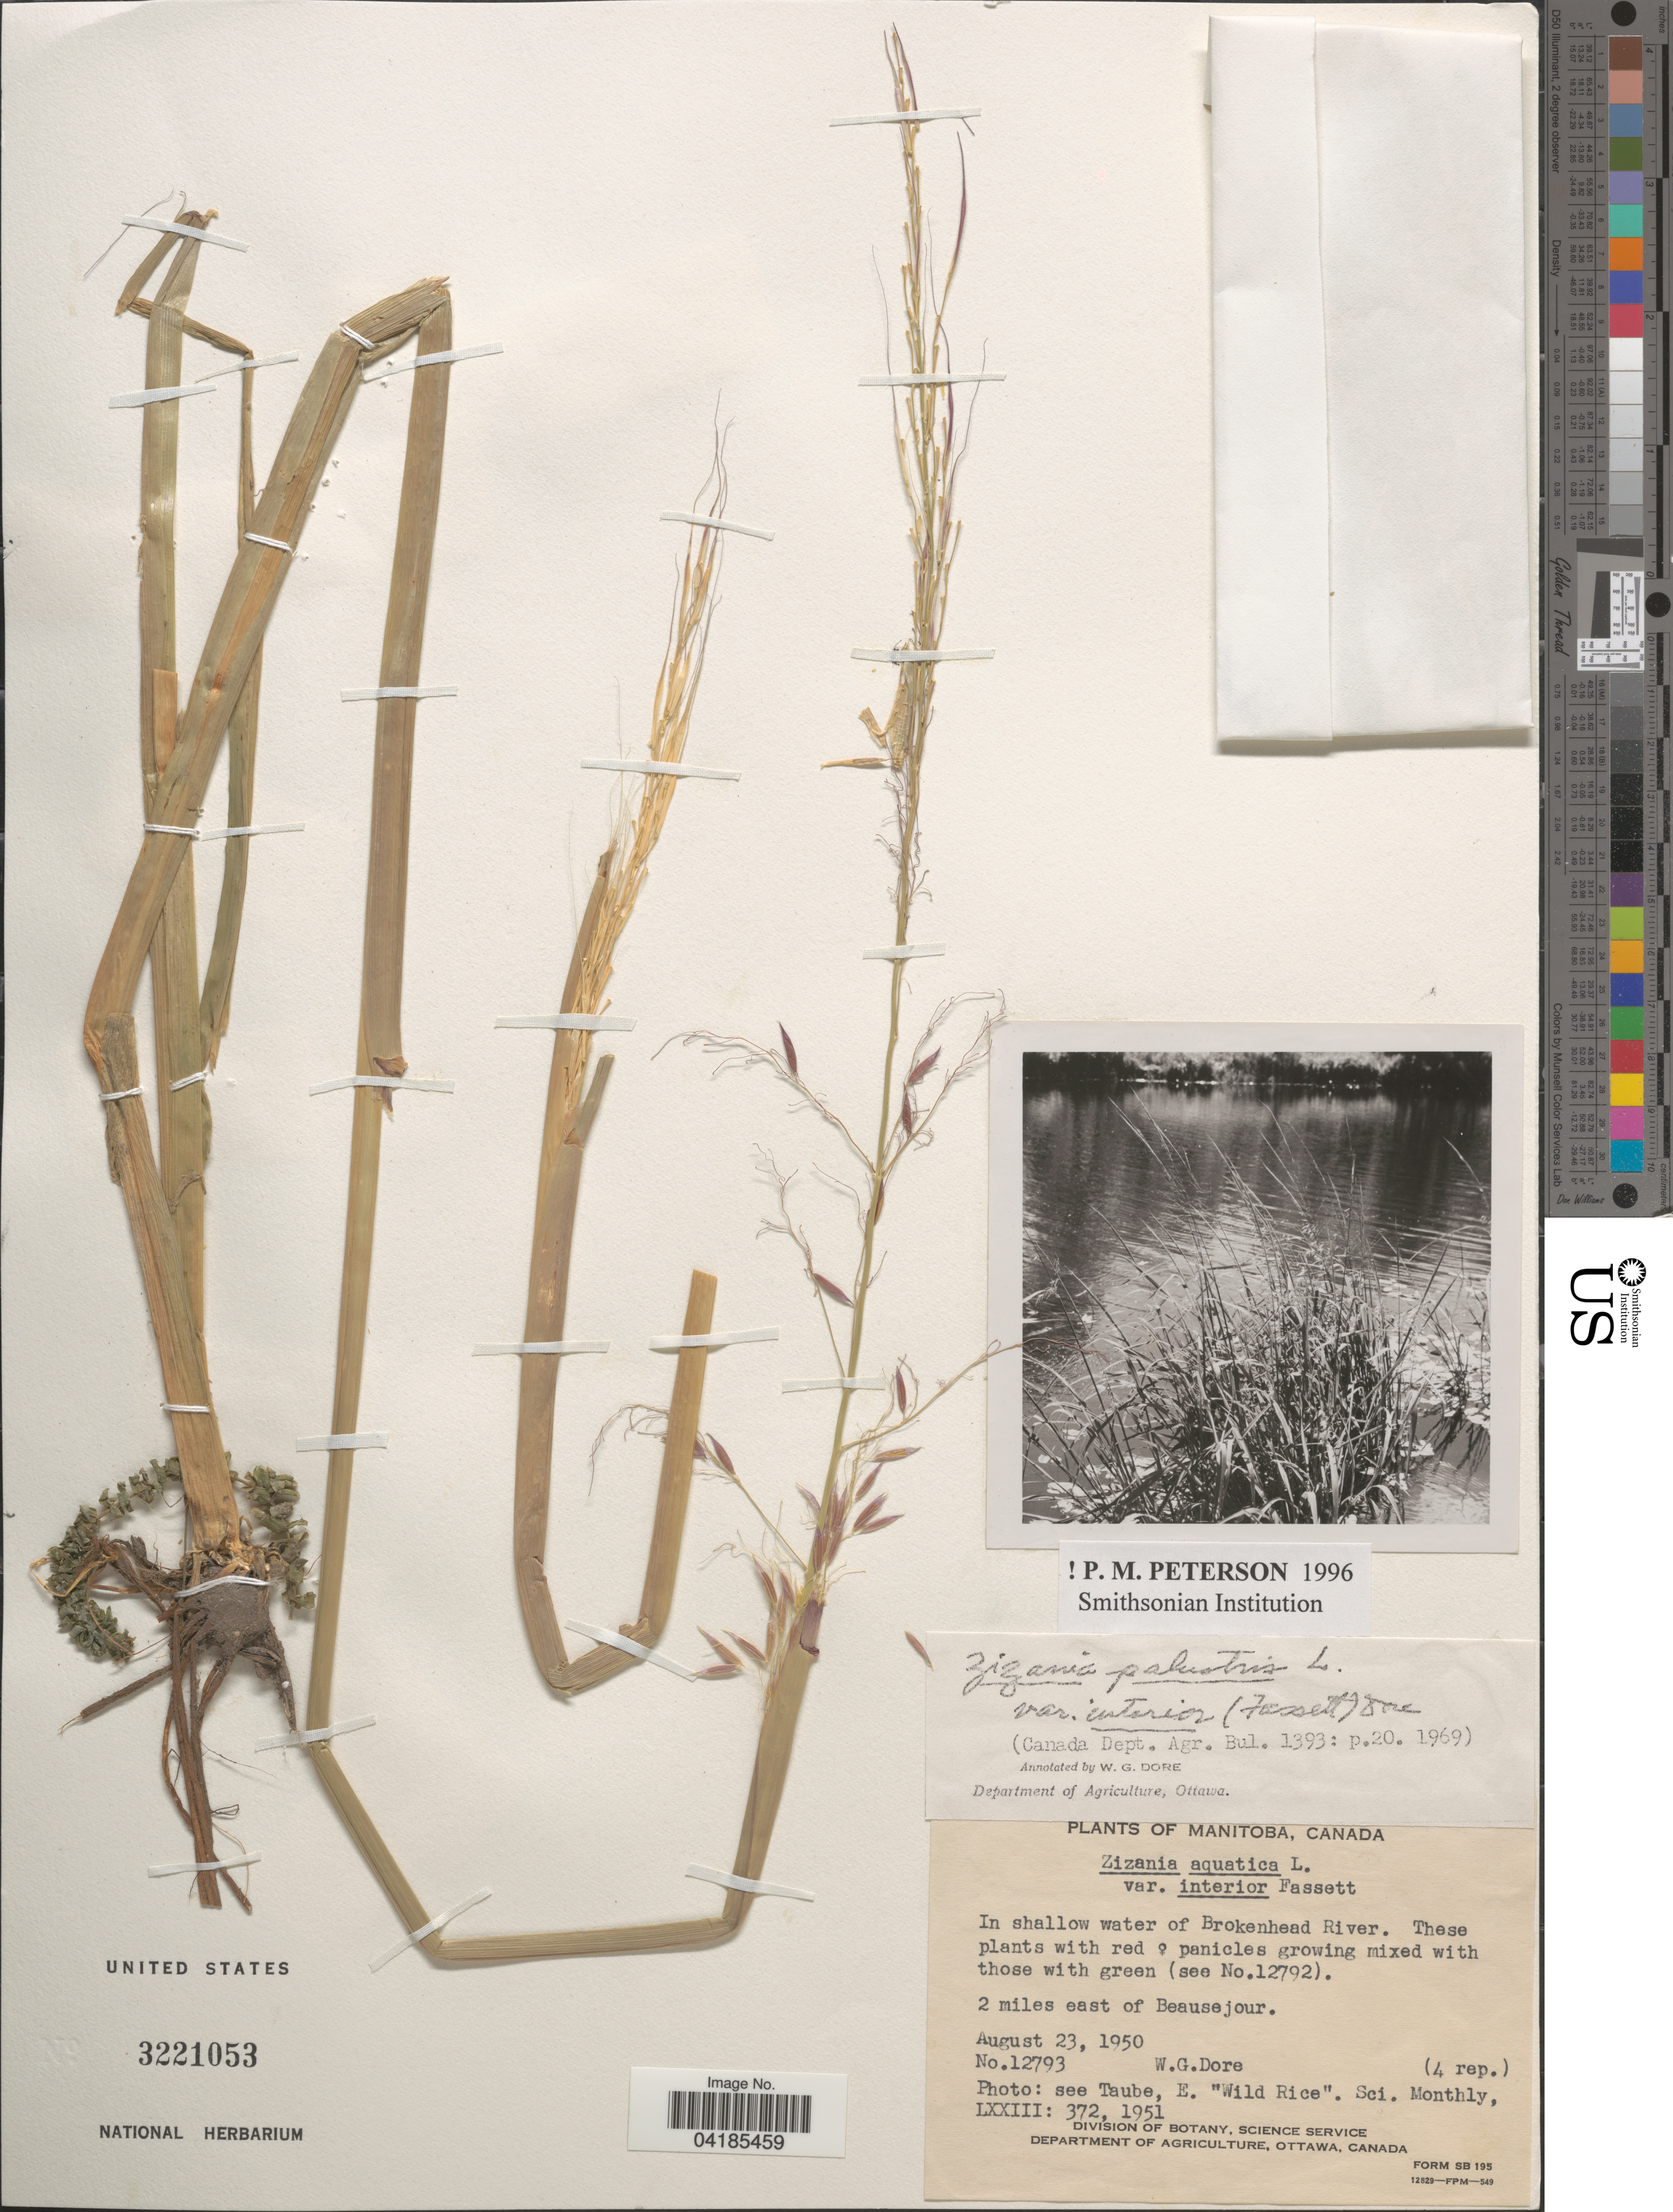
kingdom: Plantae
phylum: Tracheophyta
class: Liliopsida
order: Poales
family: Poaceae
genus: Zizania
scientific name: Zizania palustris var. interior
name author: L.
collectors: W. Dore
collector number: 12793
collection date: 1950-08-23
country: Canada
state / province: Manitoba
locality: In shallow water of Brokenhead River. 2 miles east of Beausejour.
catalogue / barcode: US 3221053